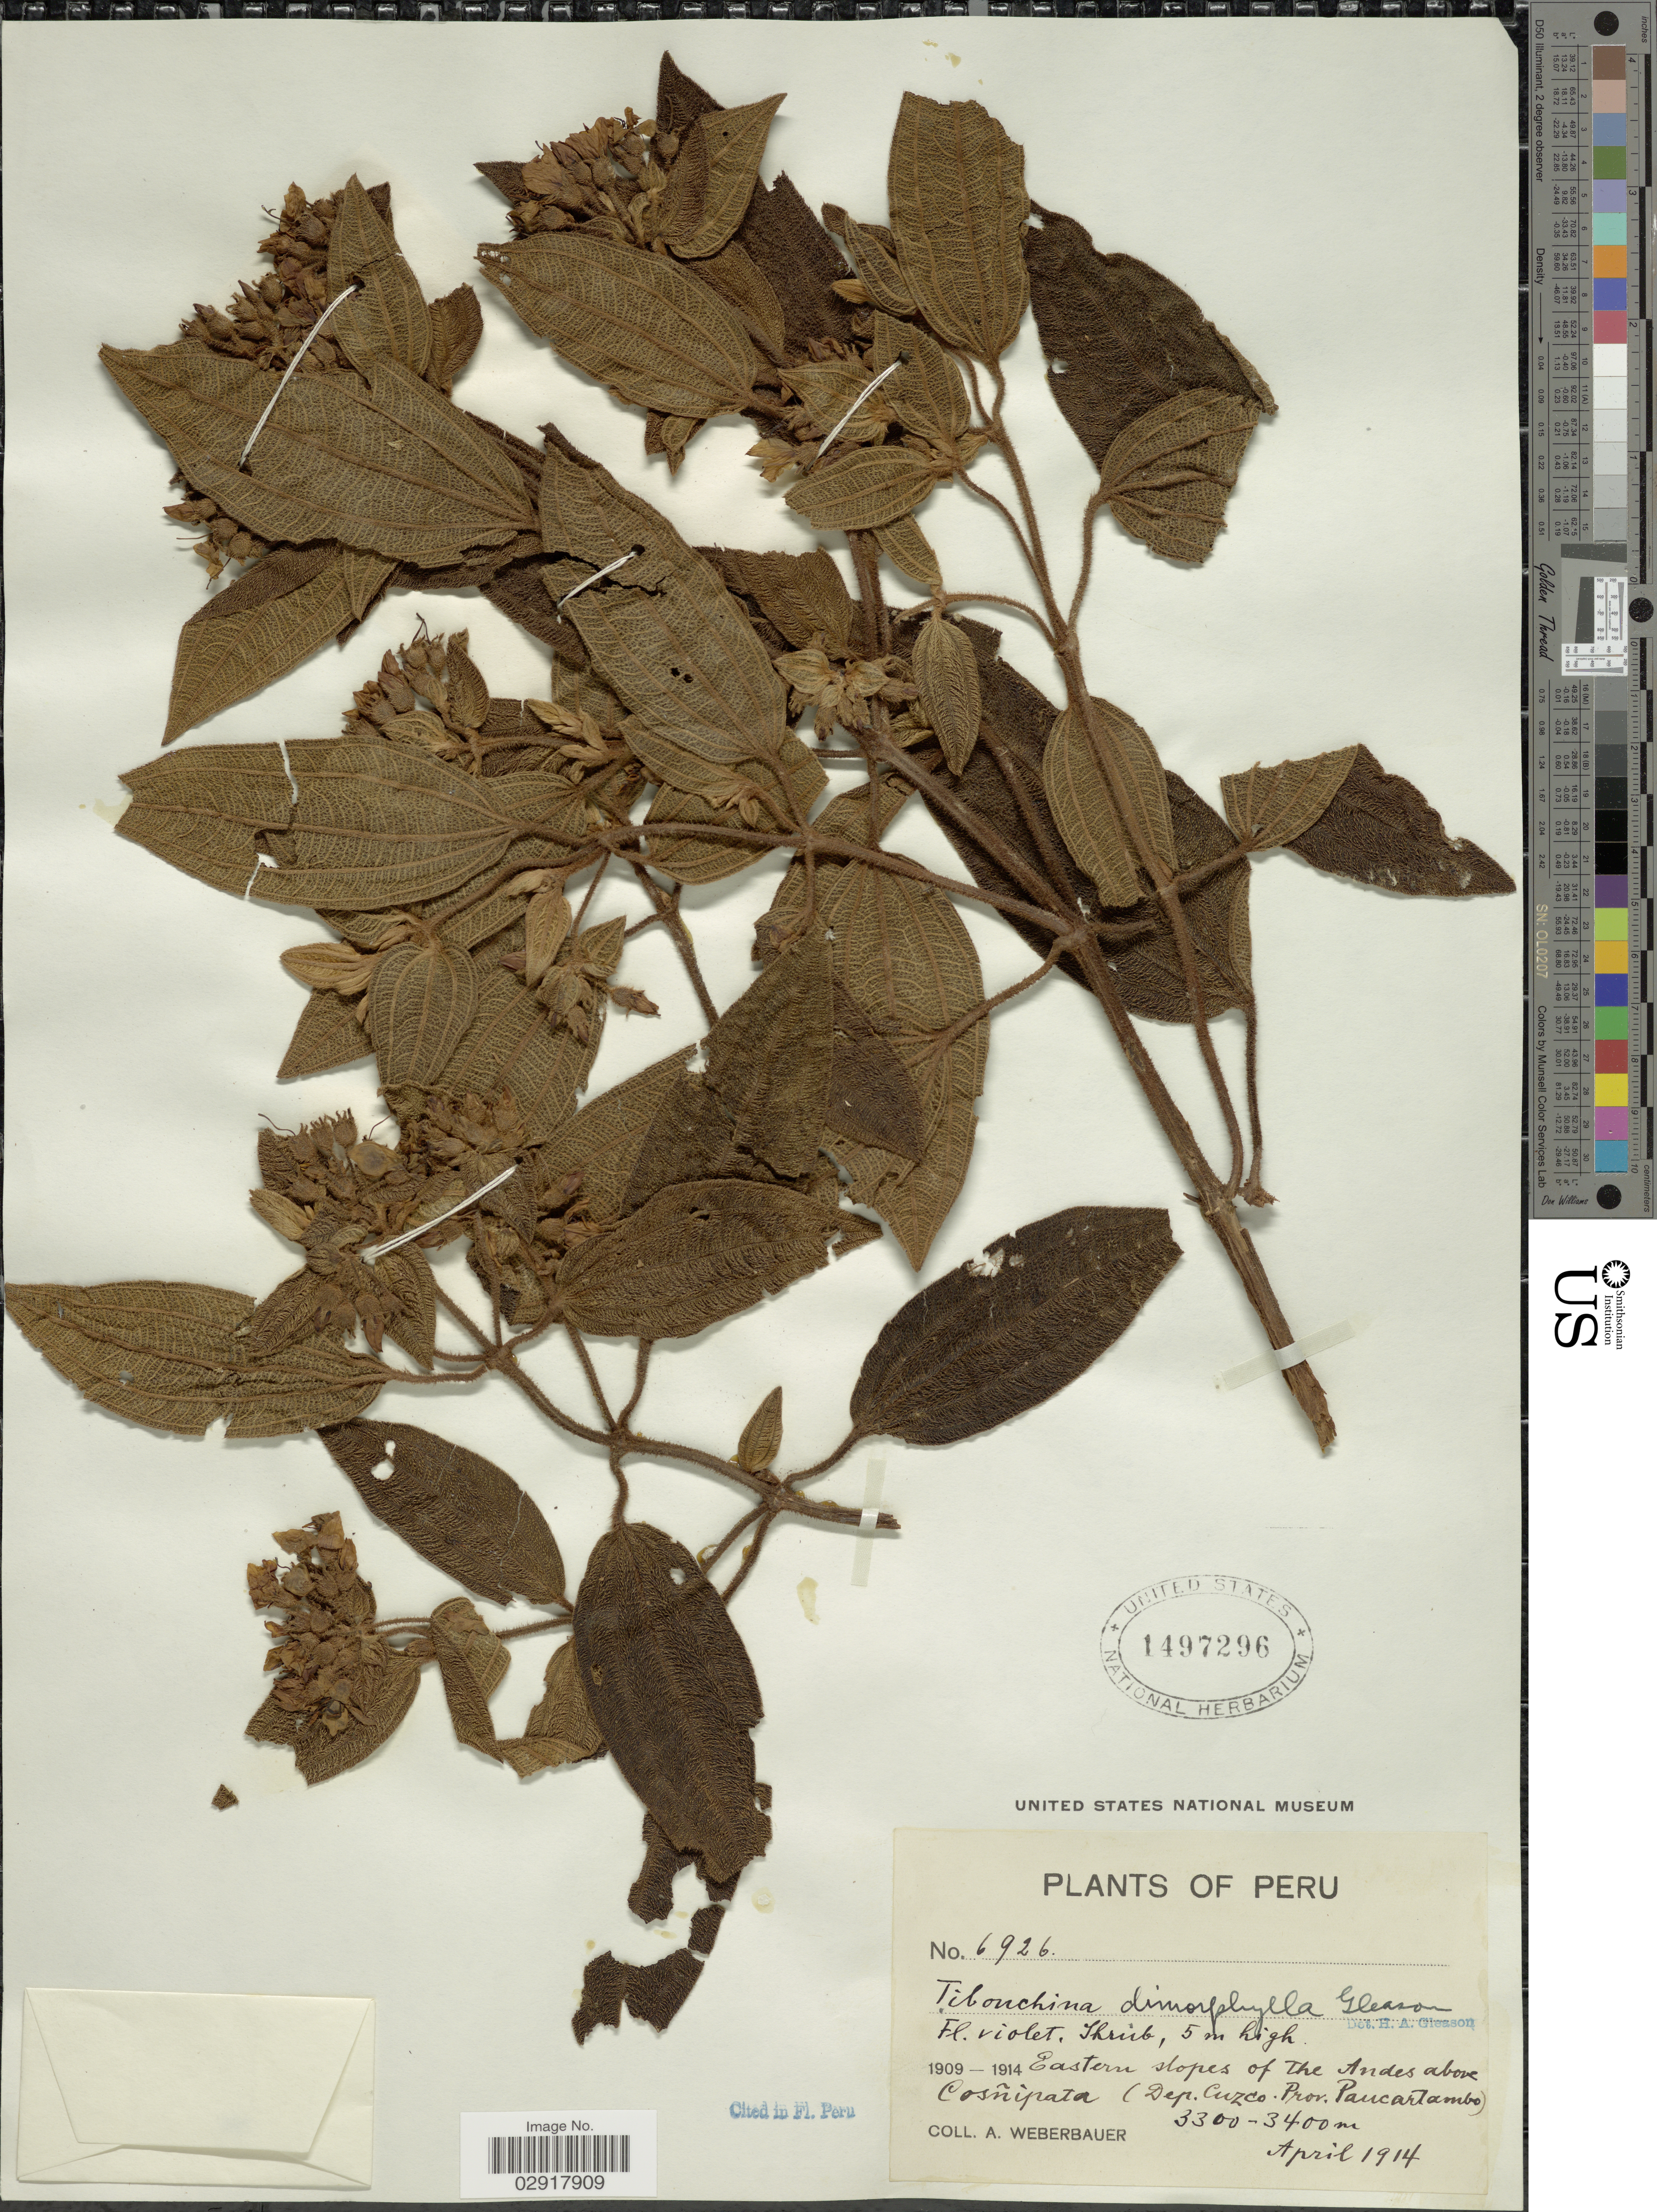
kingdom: Plantae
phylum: Tracheophyta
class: Magnoliopsida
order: Myrtales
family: Melastomataceae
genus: Chaetogastra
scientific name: Chaetogastra dimorphylla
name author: (Gleason) P.J.F. Guim. & Michelang.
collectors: A. Weberbauer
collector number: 6926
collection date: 1914-04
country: Peru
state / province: Cusco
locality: Eastern slopes of the Andes above Cosñipata (Dep. Cuzco. Prov. Paucartambo).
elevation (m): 3300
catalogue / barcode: US 1497296